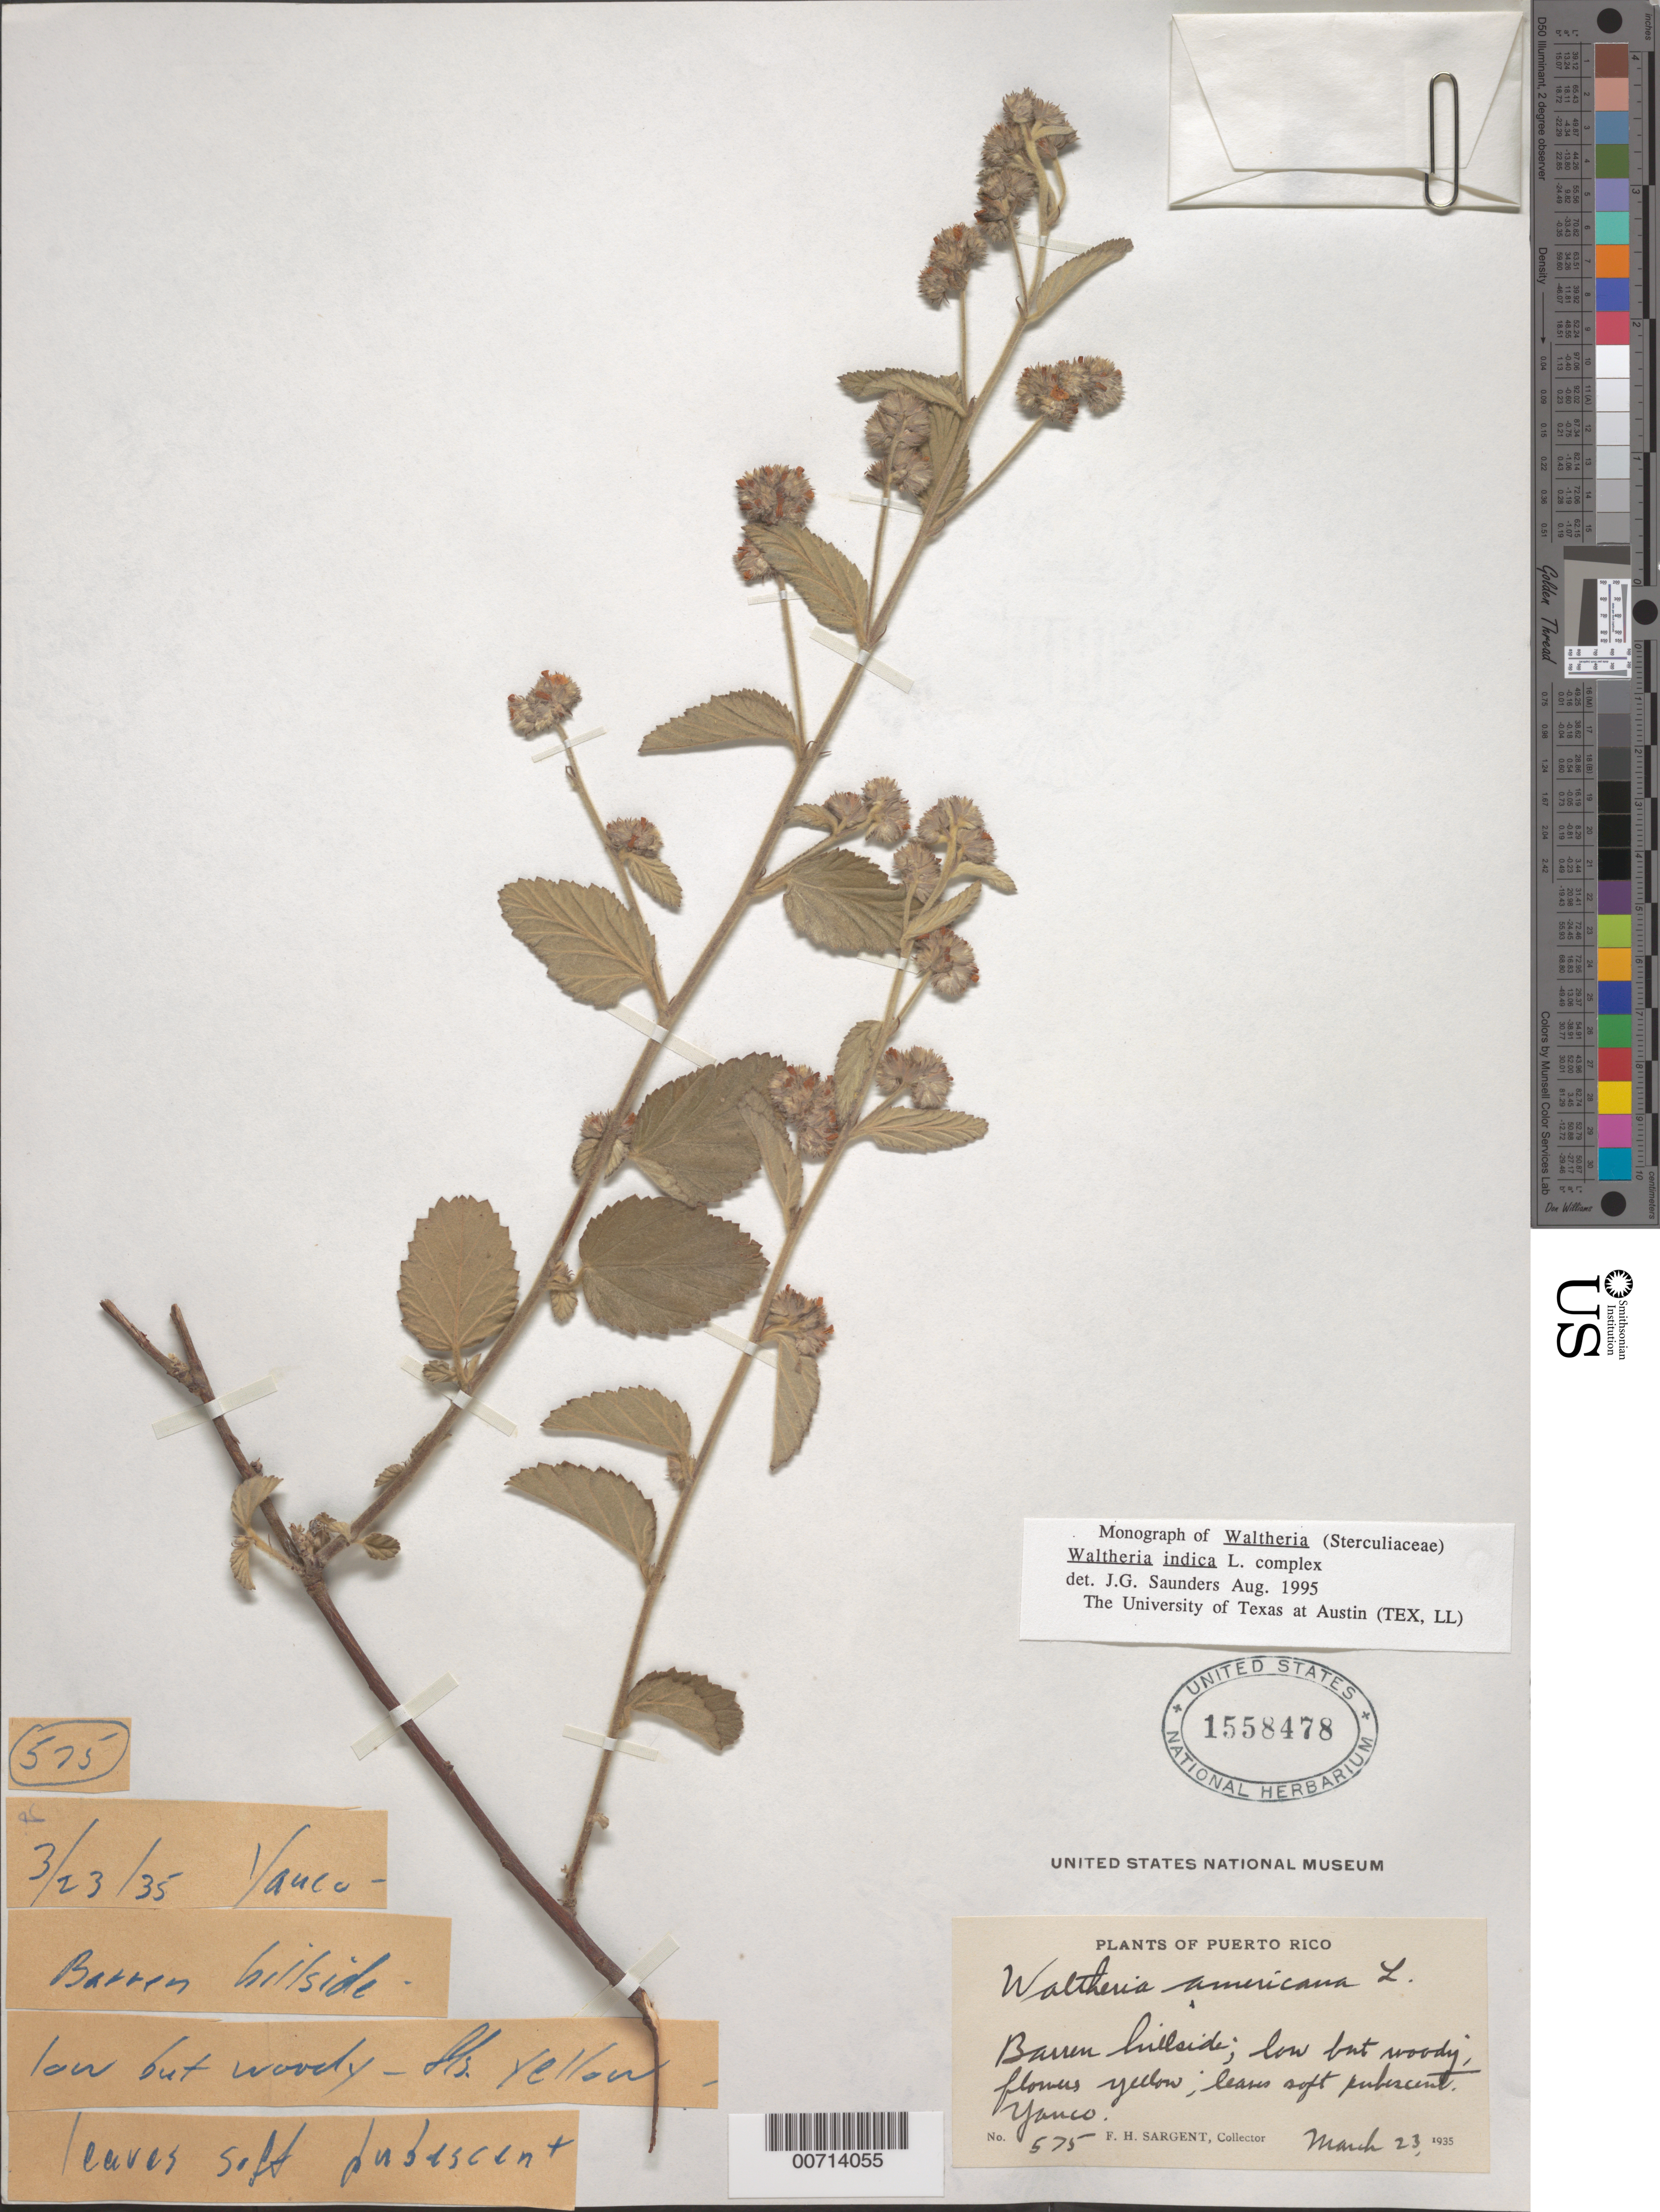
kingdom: Plantae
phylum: Tracheophyta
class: Magnoliopsida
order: Malvales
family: Malvaceae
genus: Waltheria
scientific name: Waltheria indica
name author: L.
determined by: Saunders, J. G.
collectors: F. H. Sargent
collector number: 575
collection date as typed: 23 Mar 1935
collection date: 1935-03-23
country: Puerto Rico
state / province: Yauco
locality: Yauco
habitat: Barren hillside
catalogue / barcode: US 1558478